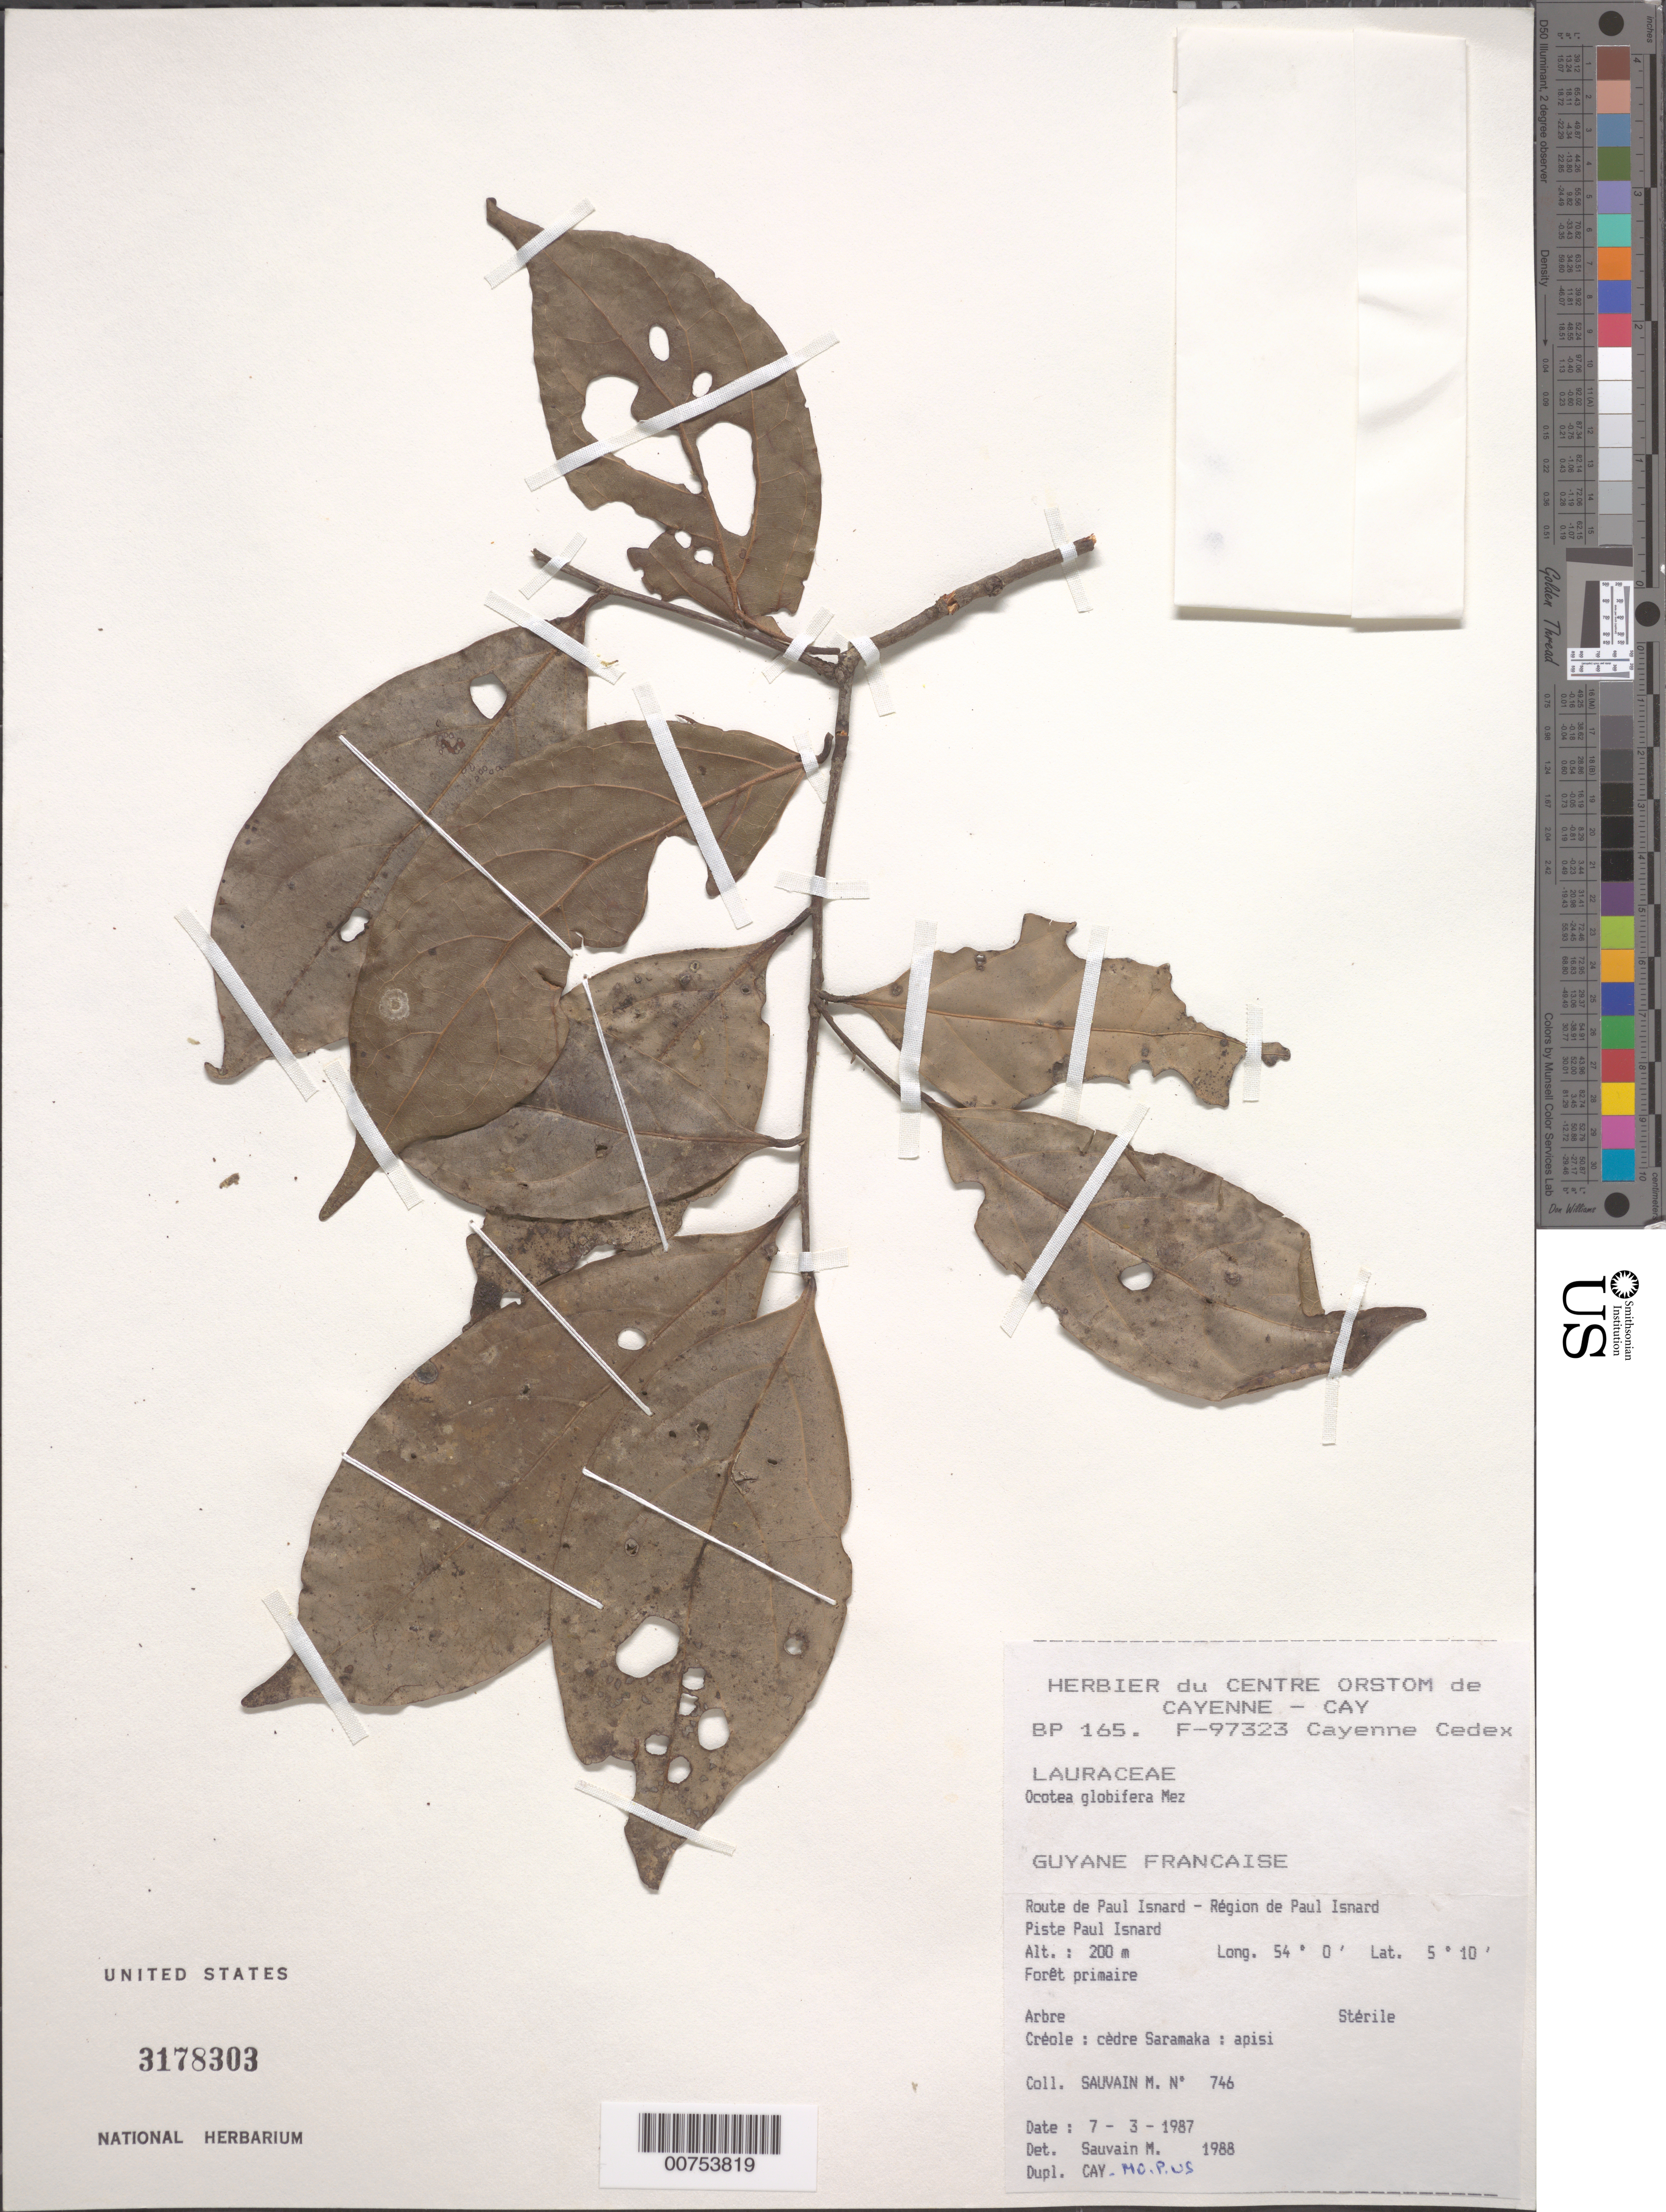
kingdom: Plantae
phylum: Tracheophyta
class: Magnoliopsida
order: Laurales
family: Lauraceae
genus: Ocotea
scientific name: Ocotea globifera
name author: Mez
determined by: Sauvain, M.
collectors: M. Sauvain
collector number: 746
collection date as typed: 7-Mar-87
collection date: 1987-03-07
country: French Guiana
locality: Paul Isnard Route, Piste Paul Isnard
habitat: Primary forest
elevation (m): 200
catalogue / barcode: US 3178303